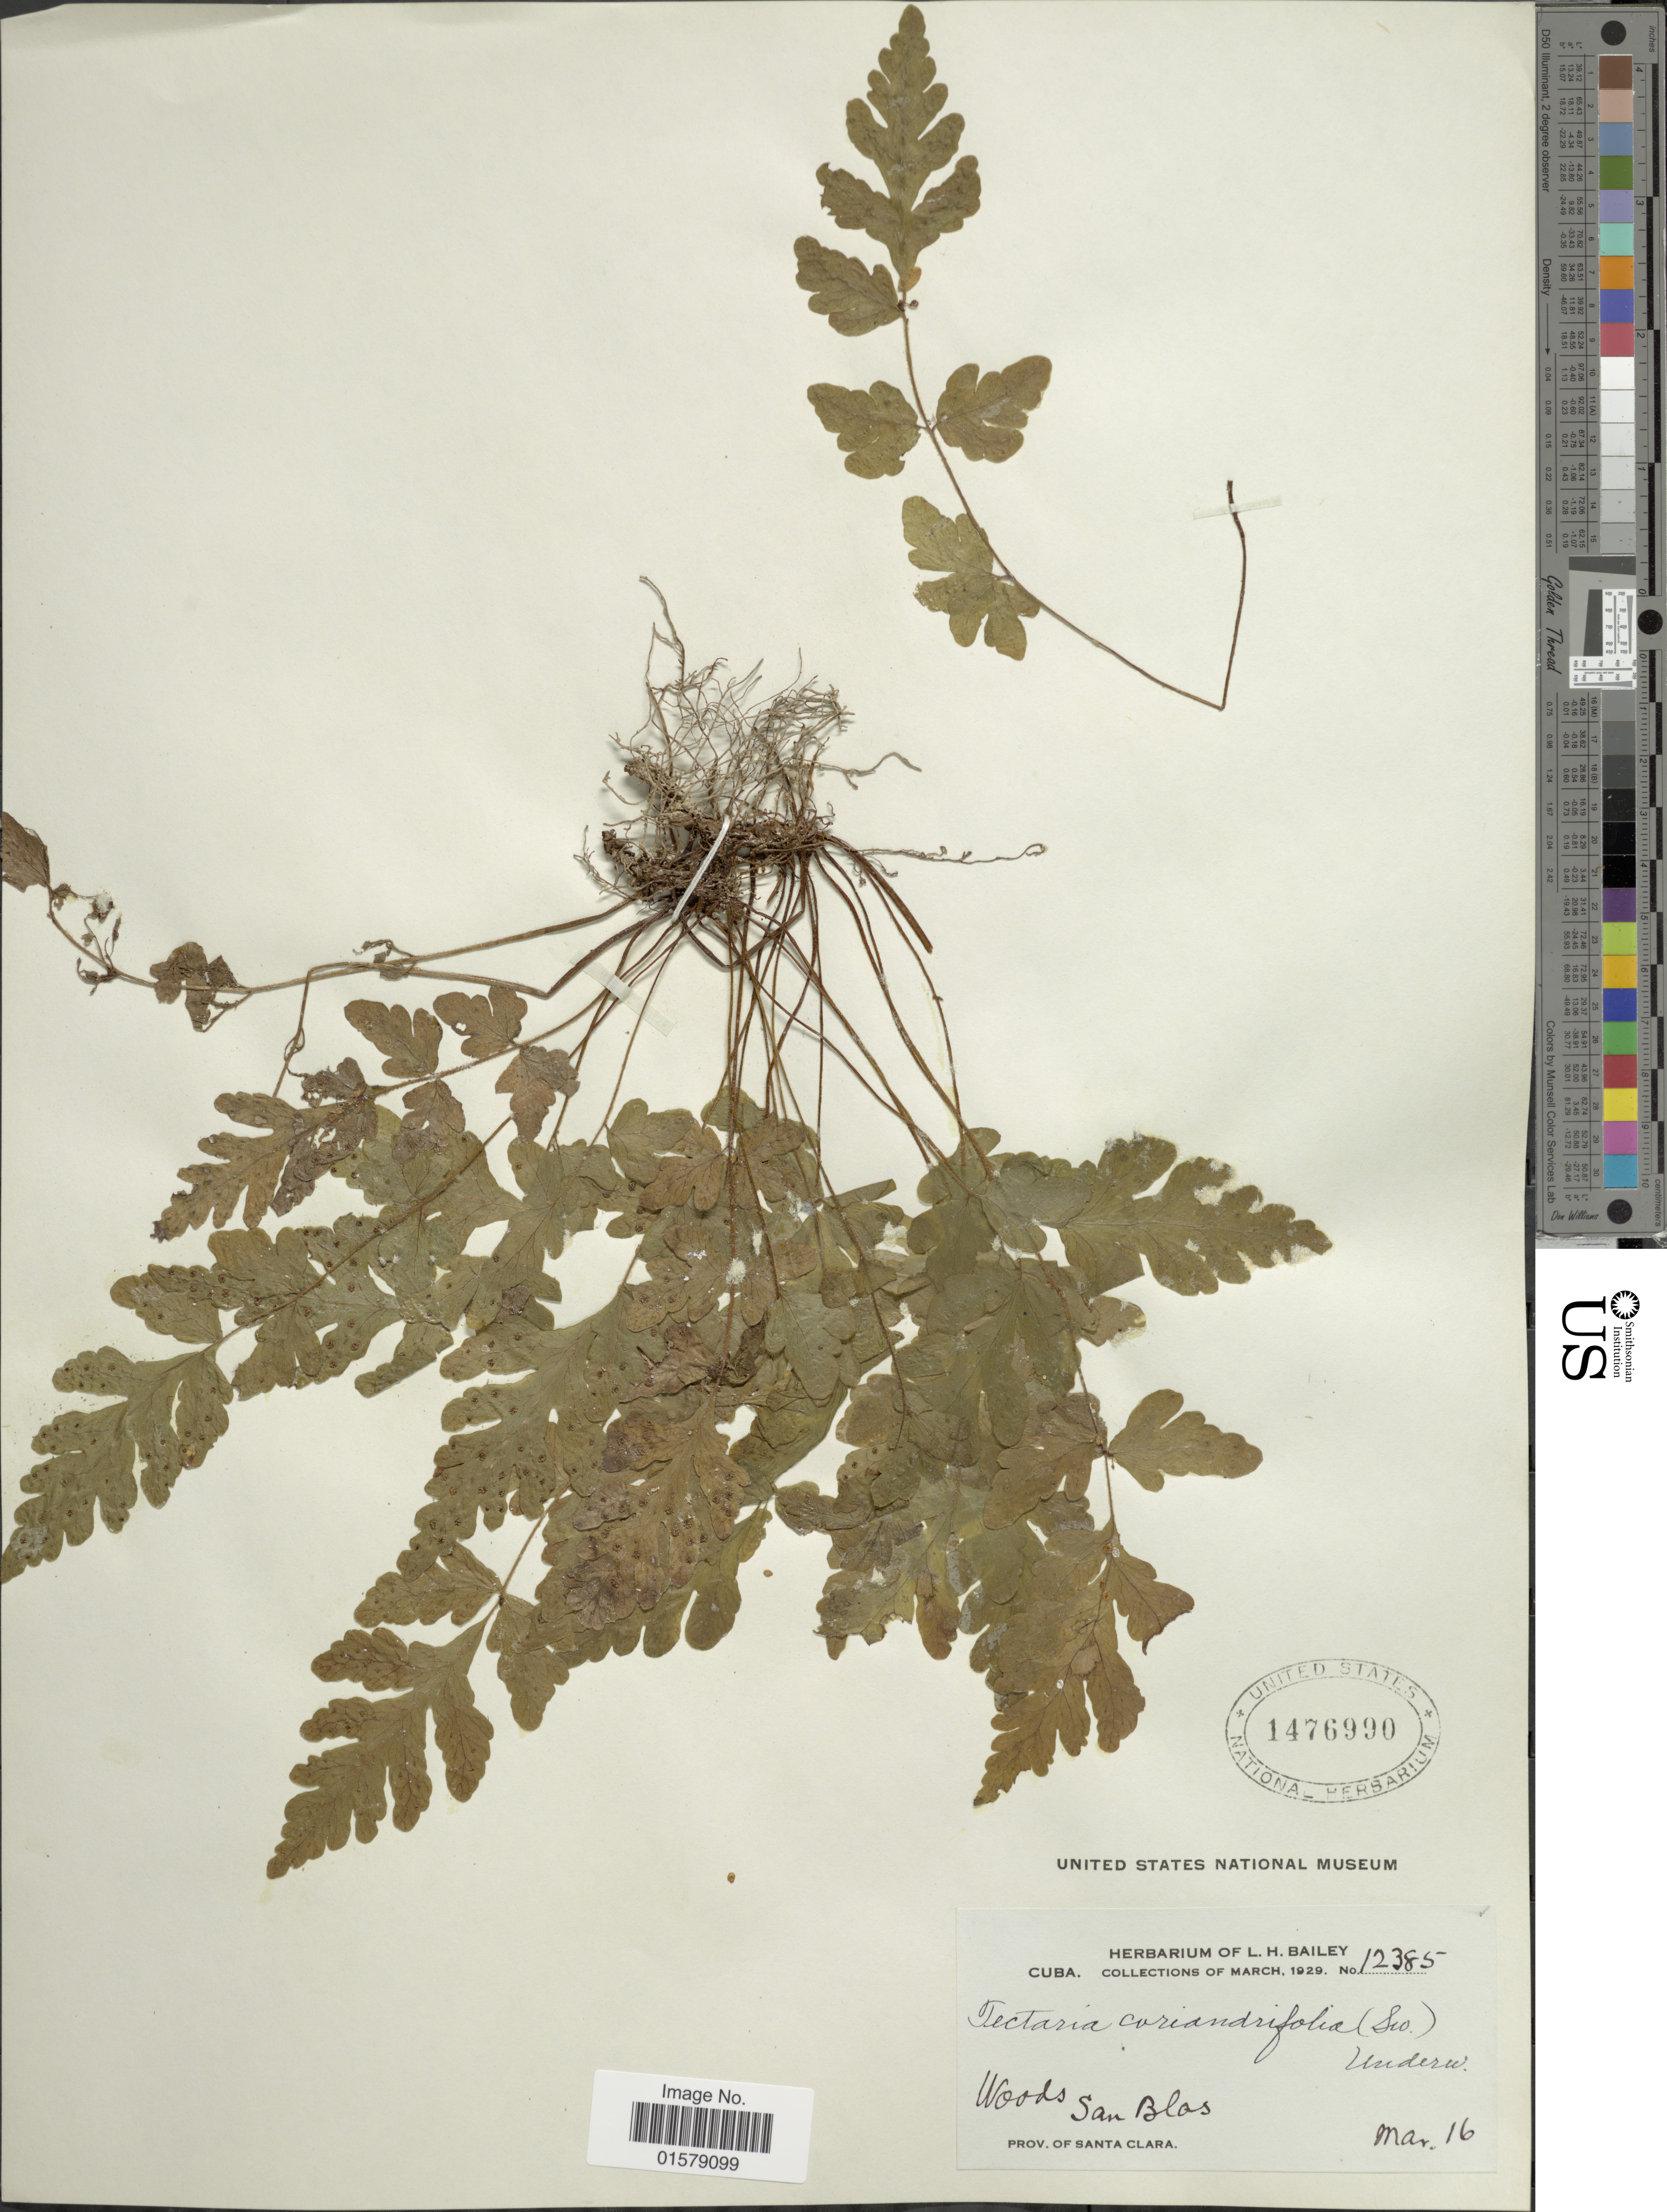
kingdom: Plantae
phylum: Tracheophyta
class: Polypodiopsida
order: Polypodiales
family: Tectariaceae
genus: Tectaria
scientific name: Tectaria coriandrifolia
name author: Underw.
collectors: L. H. Bailey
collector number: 12385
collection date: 1929-03-16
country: Cuba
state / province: Las Villas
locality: Prov. Santa Clara, Woods, San Blas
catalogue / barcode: US 1476990